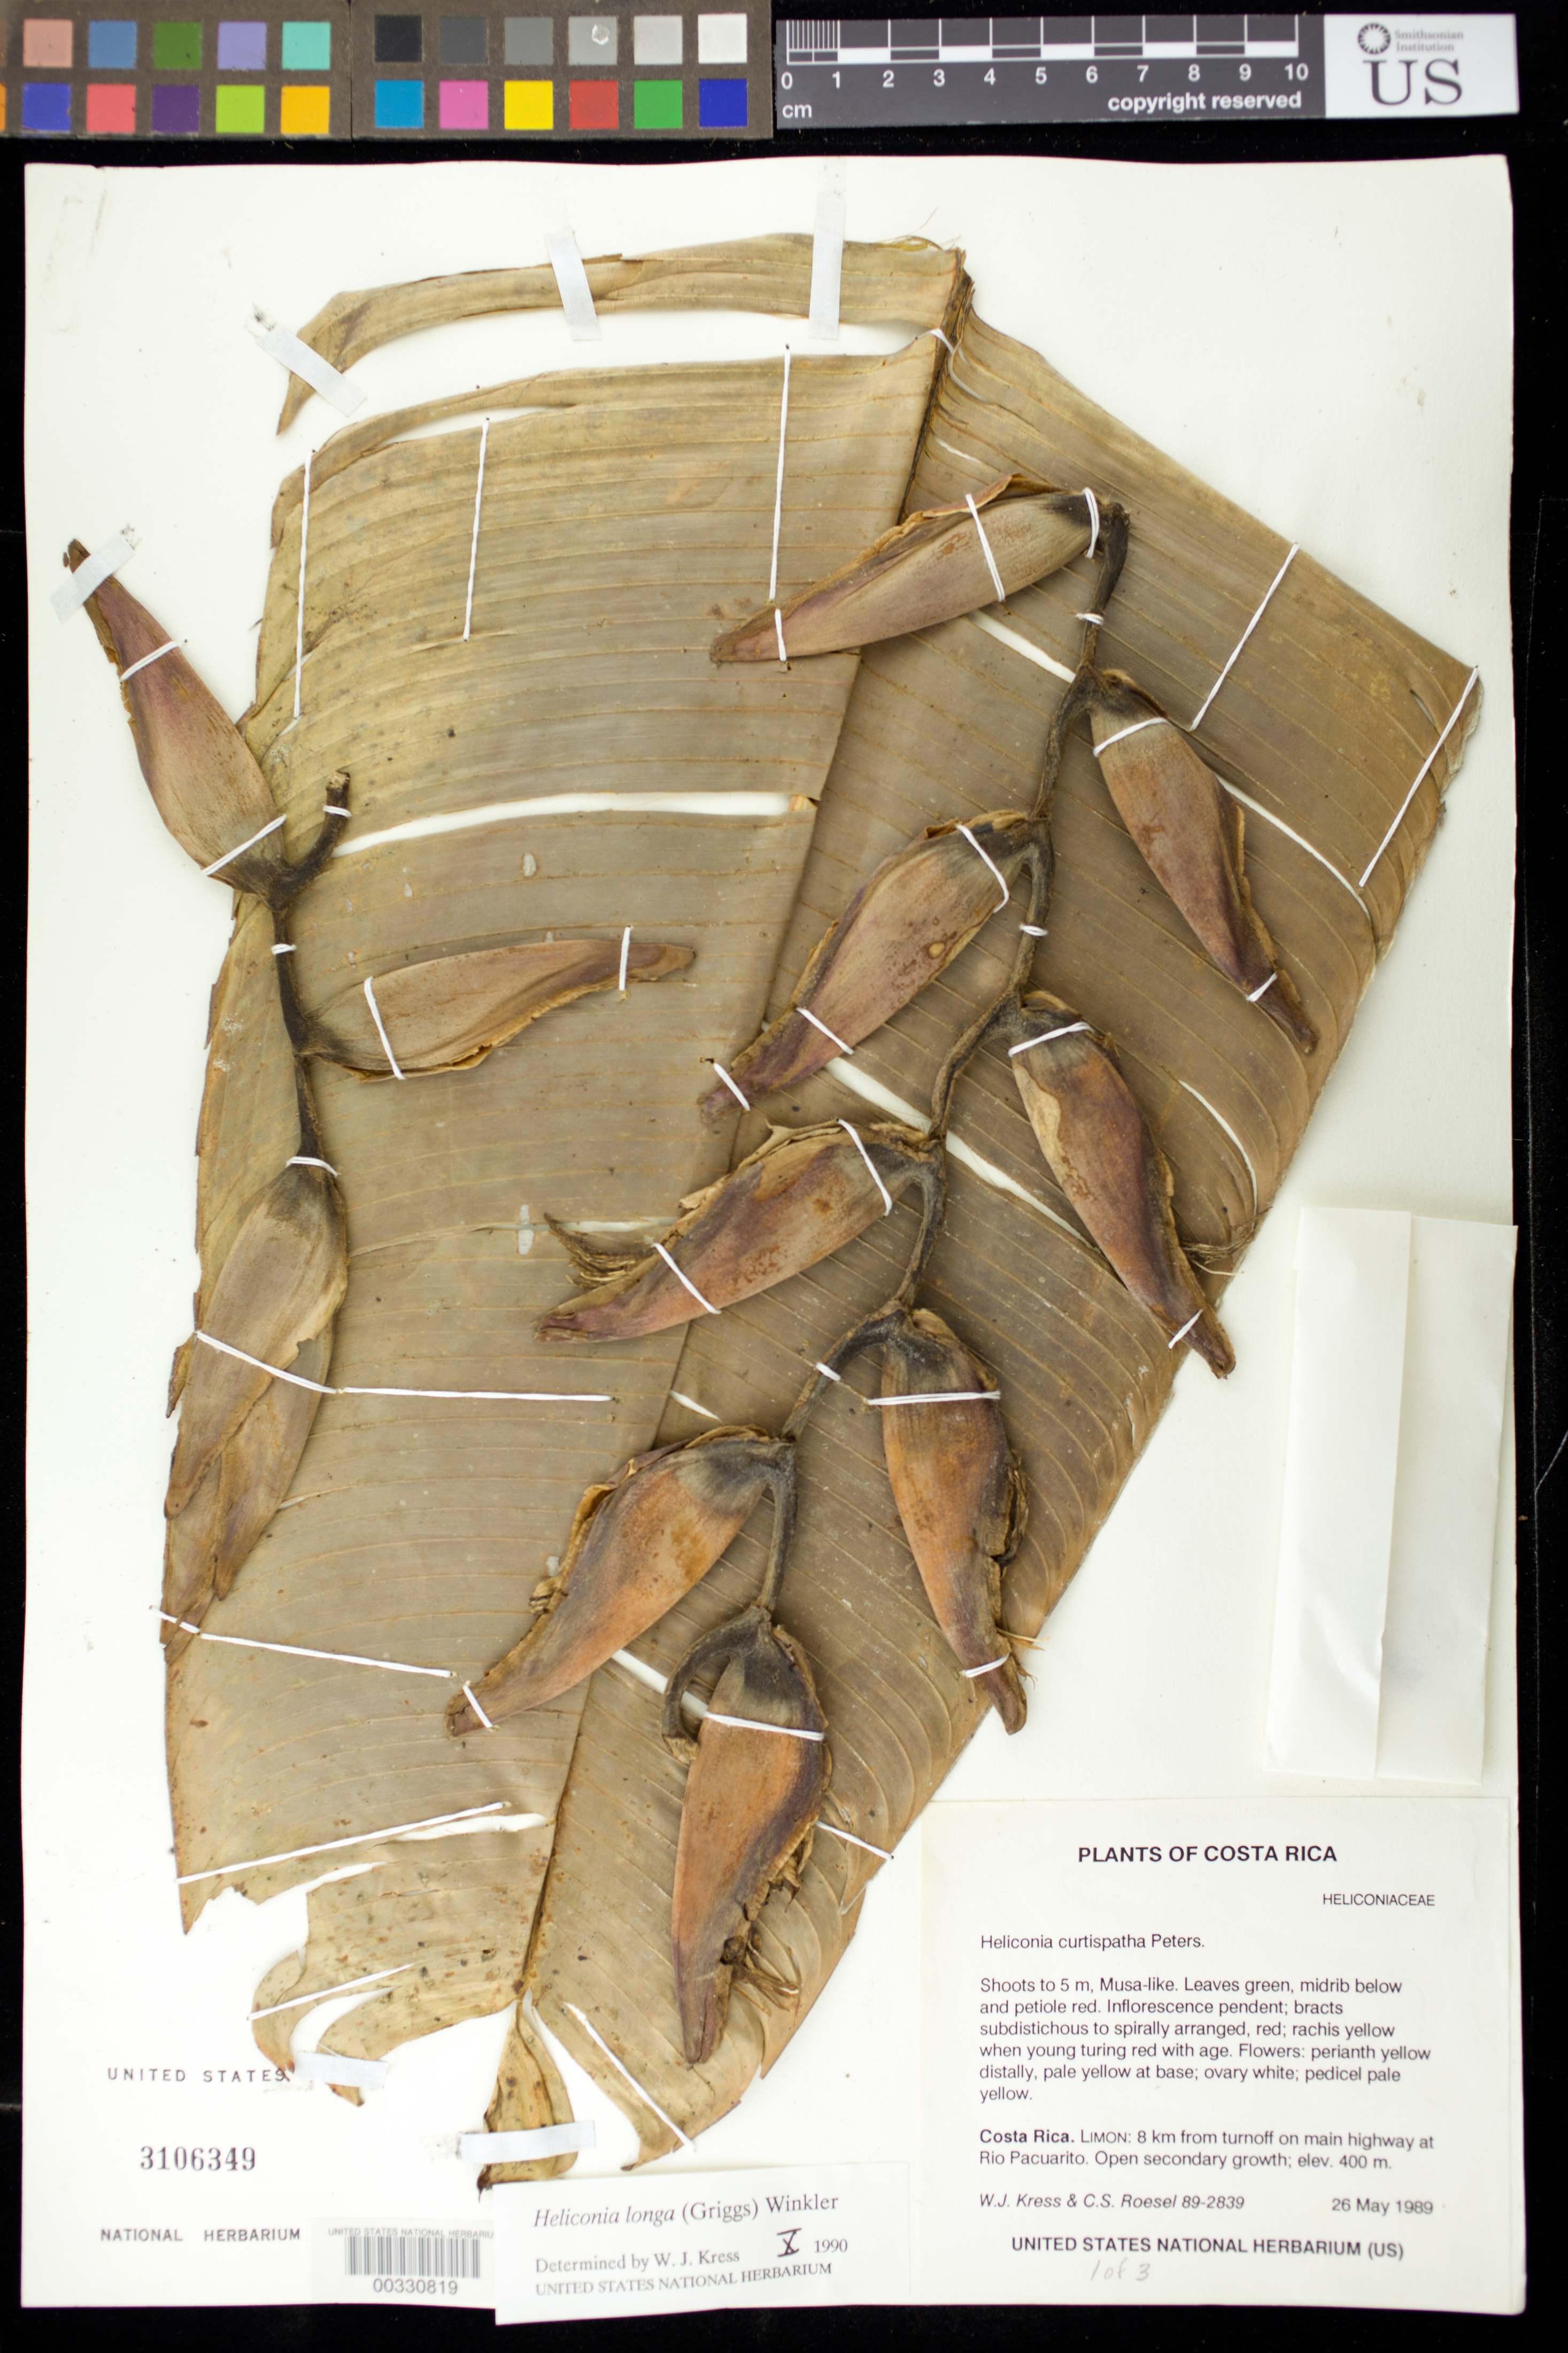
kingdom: Plantae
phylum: Tracheophyta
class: Liliopsida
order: Zingiberales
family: Heliconiaceae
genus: Heliconia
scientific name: Heliconia longa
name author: (R.F. Griggs) H.J.P. Winkl.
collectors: W. J. Kress & C. S. Roesel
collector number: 89-2839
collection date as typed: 26 May 1989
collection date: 1989-05-26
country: Costa Rica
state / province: Limón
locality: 8 km from turnoff on main highway at rio pacuarito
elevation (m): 400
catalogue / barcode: US 3106349